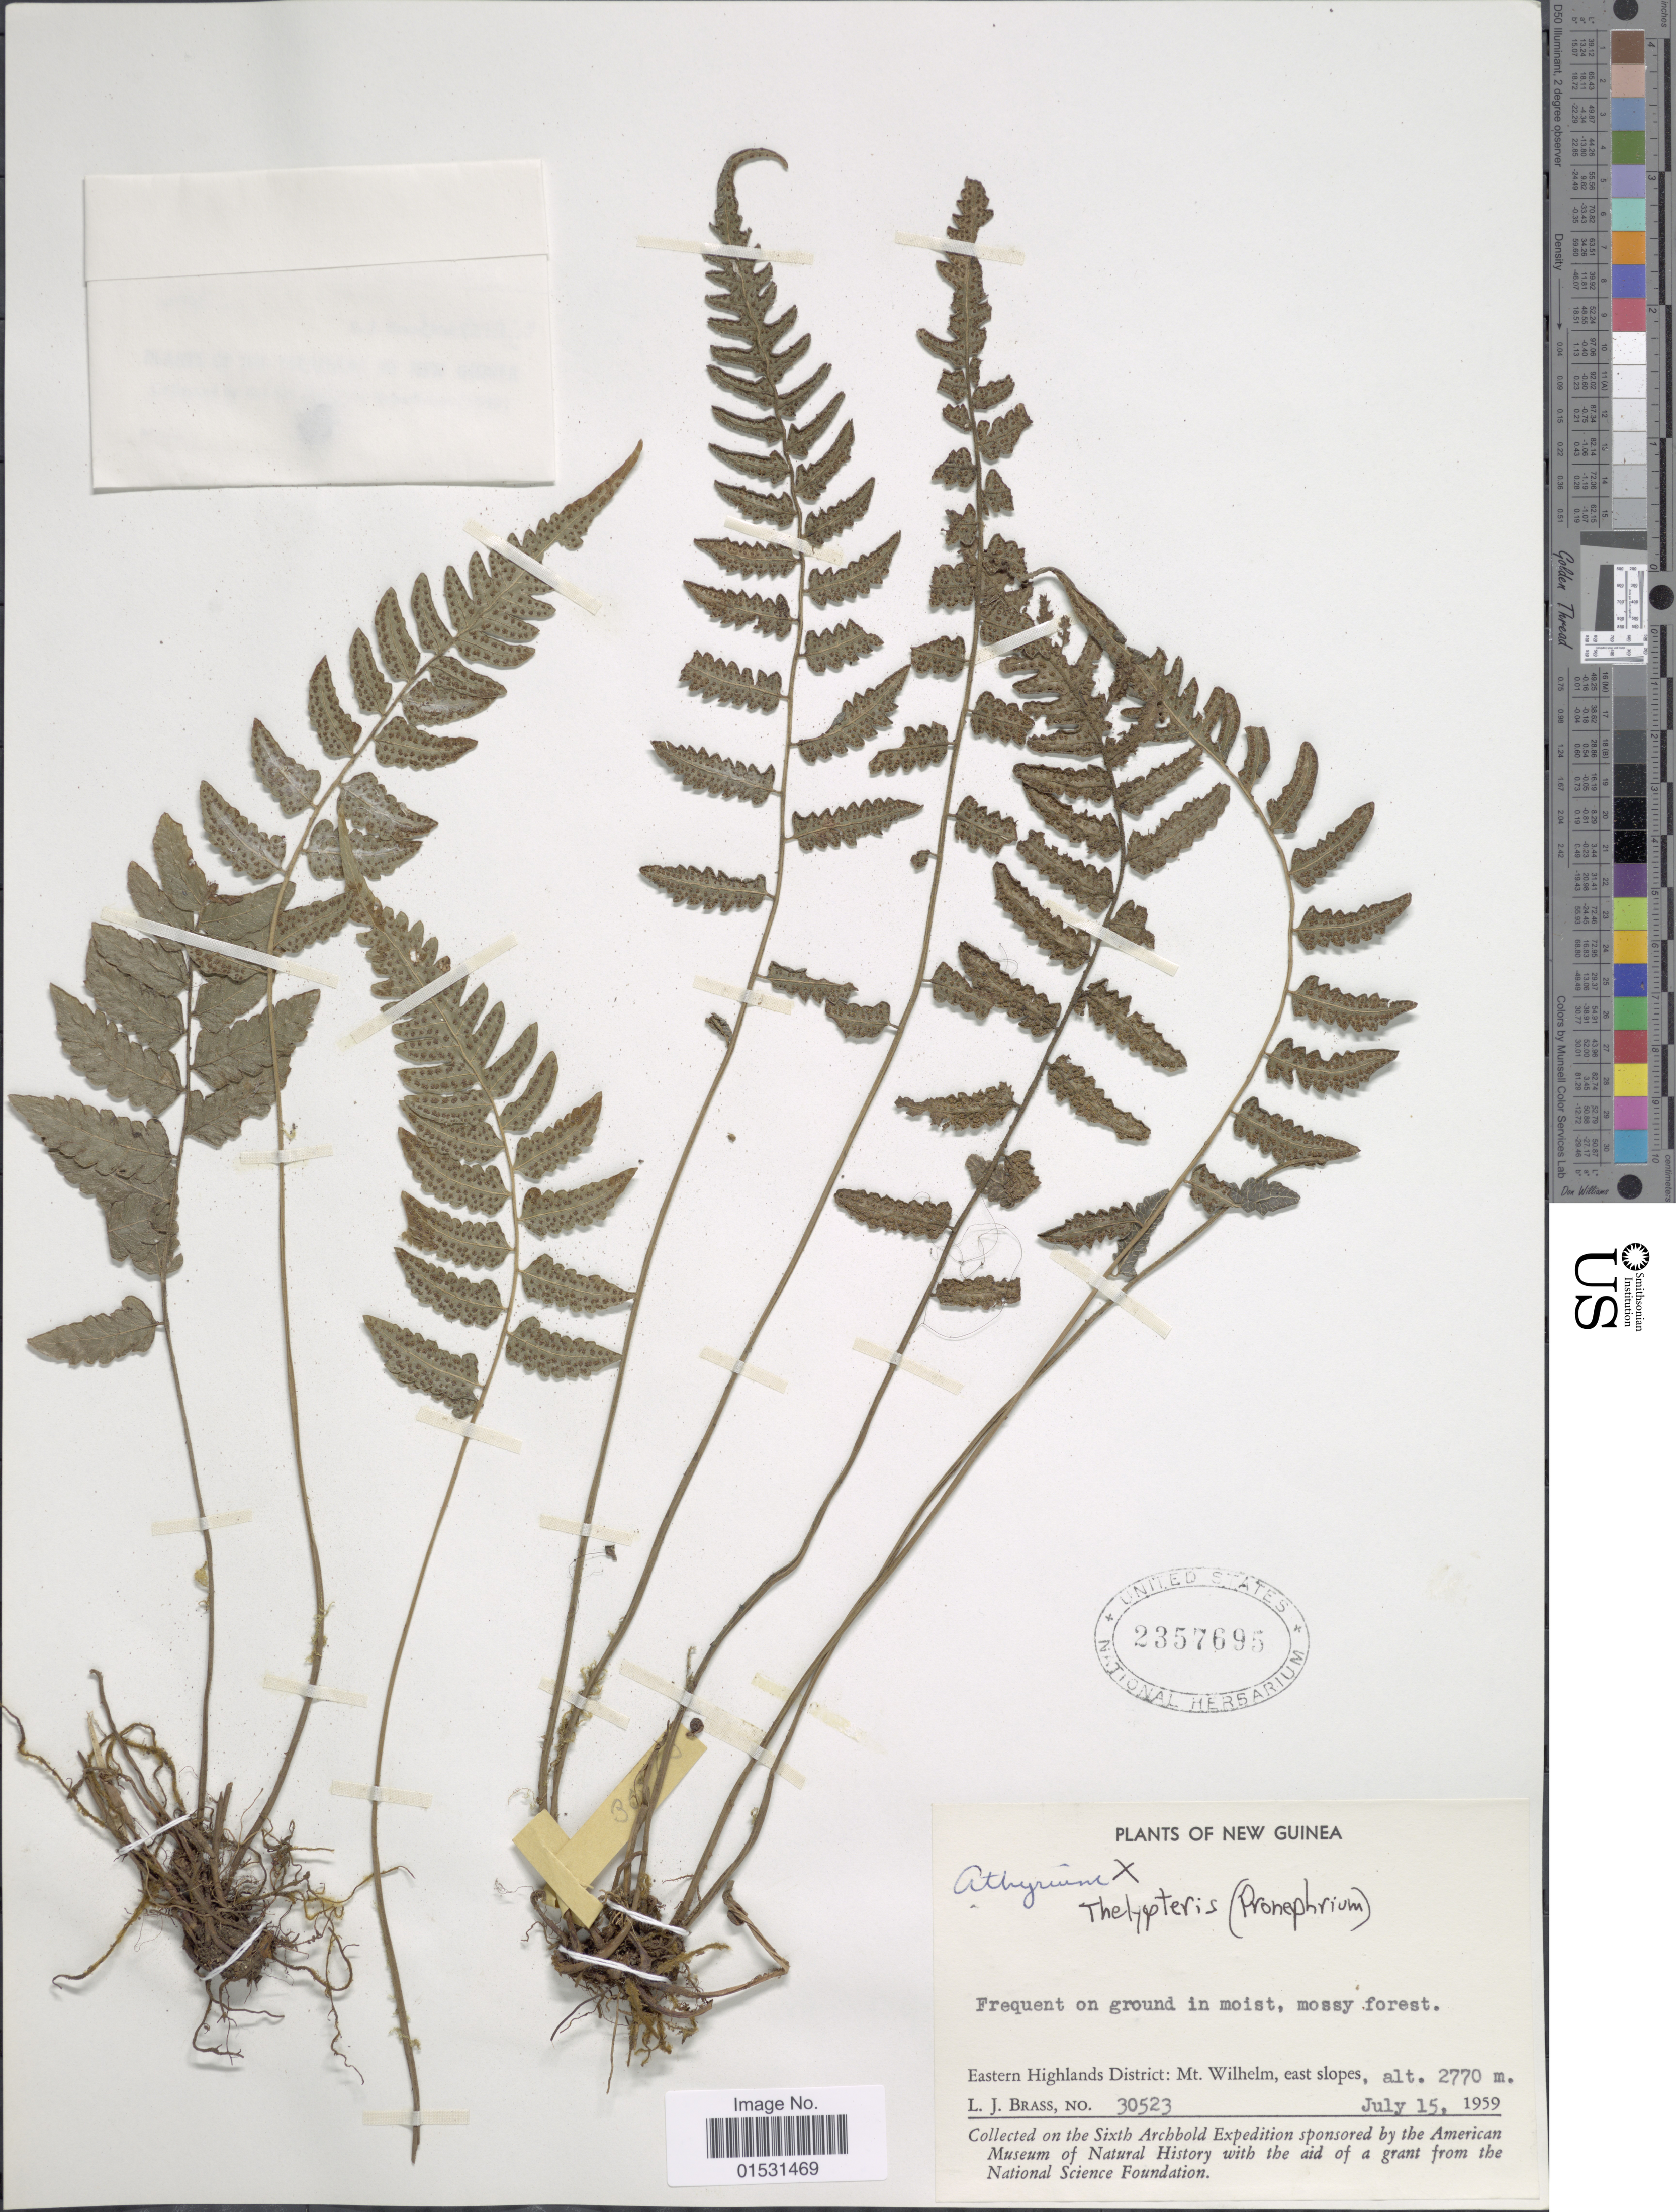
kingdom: Plantae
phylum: Tracheophyta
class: Polypodiopsida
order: Polypodiales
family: Athyriaceae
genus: Athyrium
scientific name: Athyrium sp.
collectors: L. J. Brass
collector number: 30523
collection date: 1959-07-15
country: Papua New Guinea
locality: New Guinea. Eastern Highlands District: Mt. Wilhelm, east slopes.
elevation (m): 2770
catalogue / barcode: US 2357695